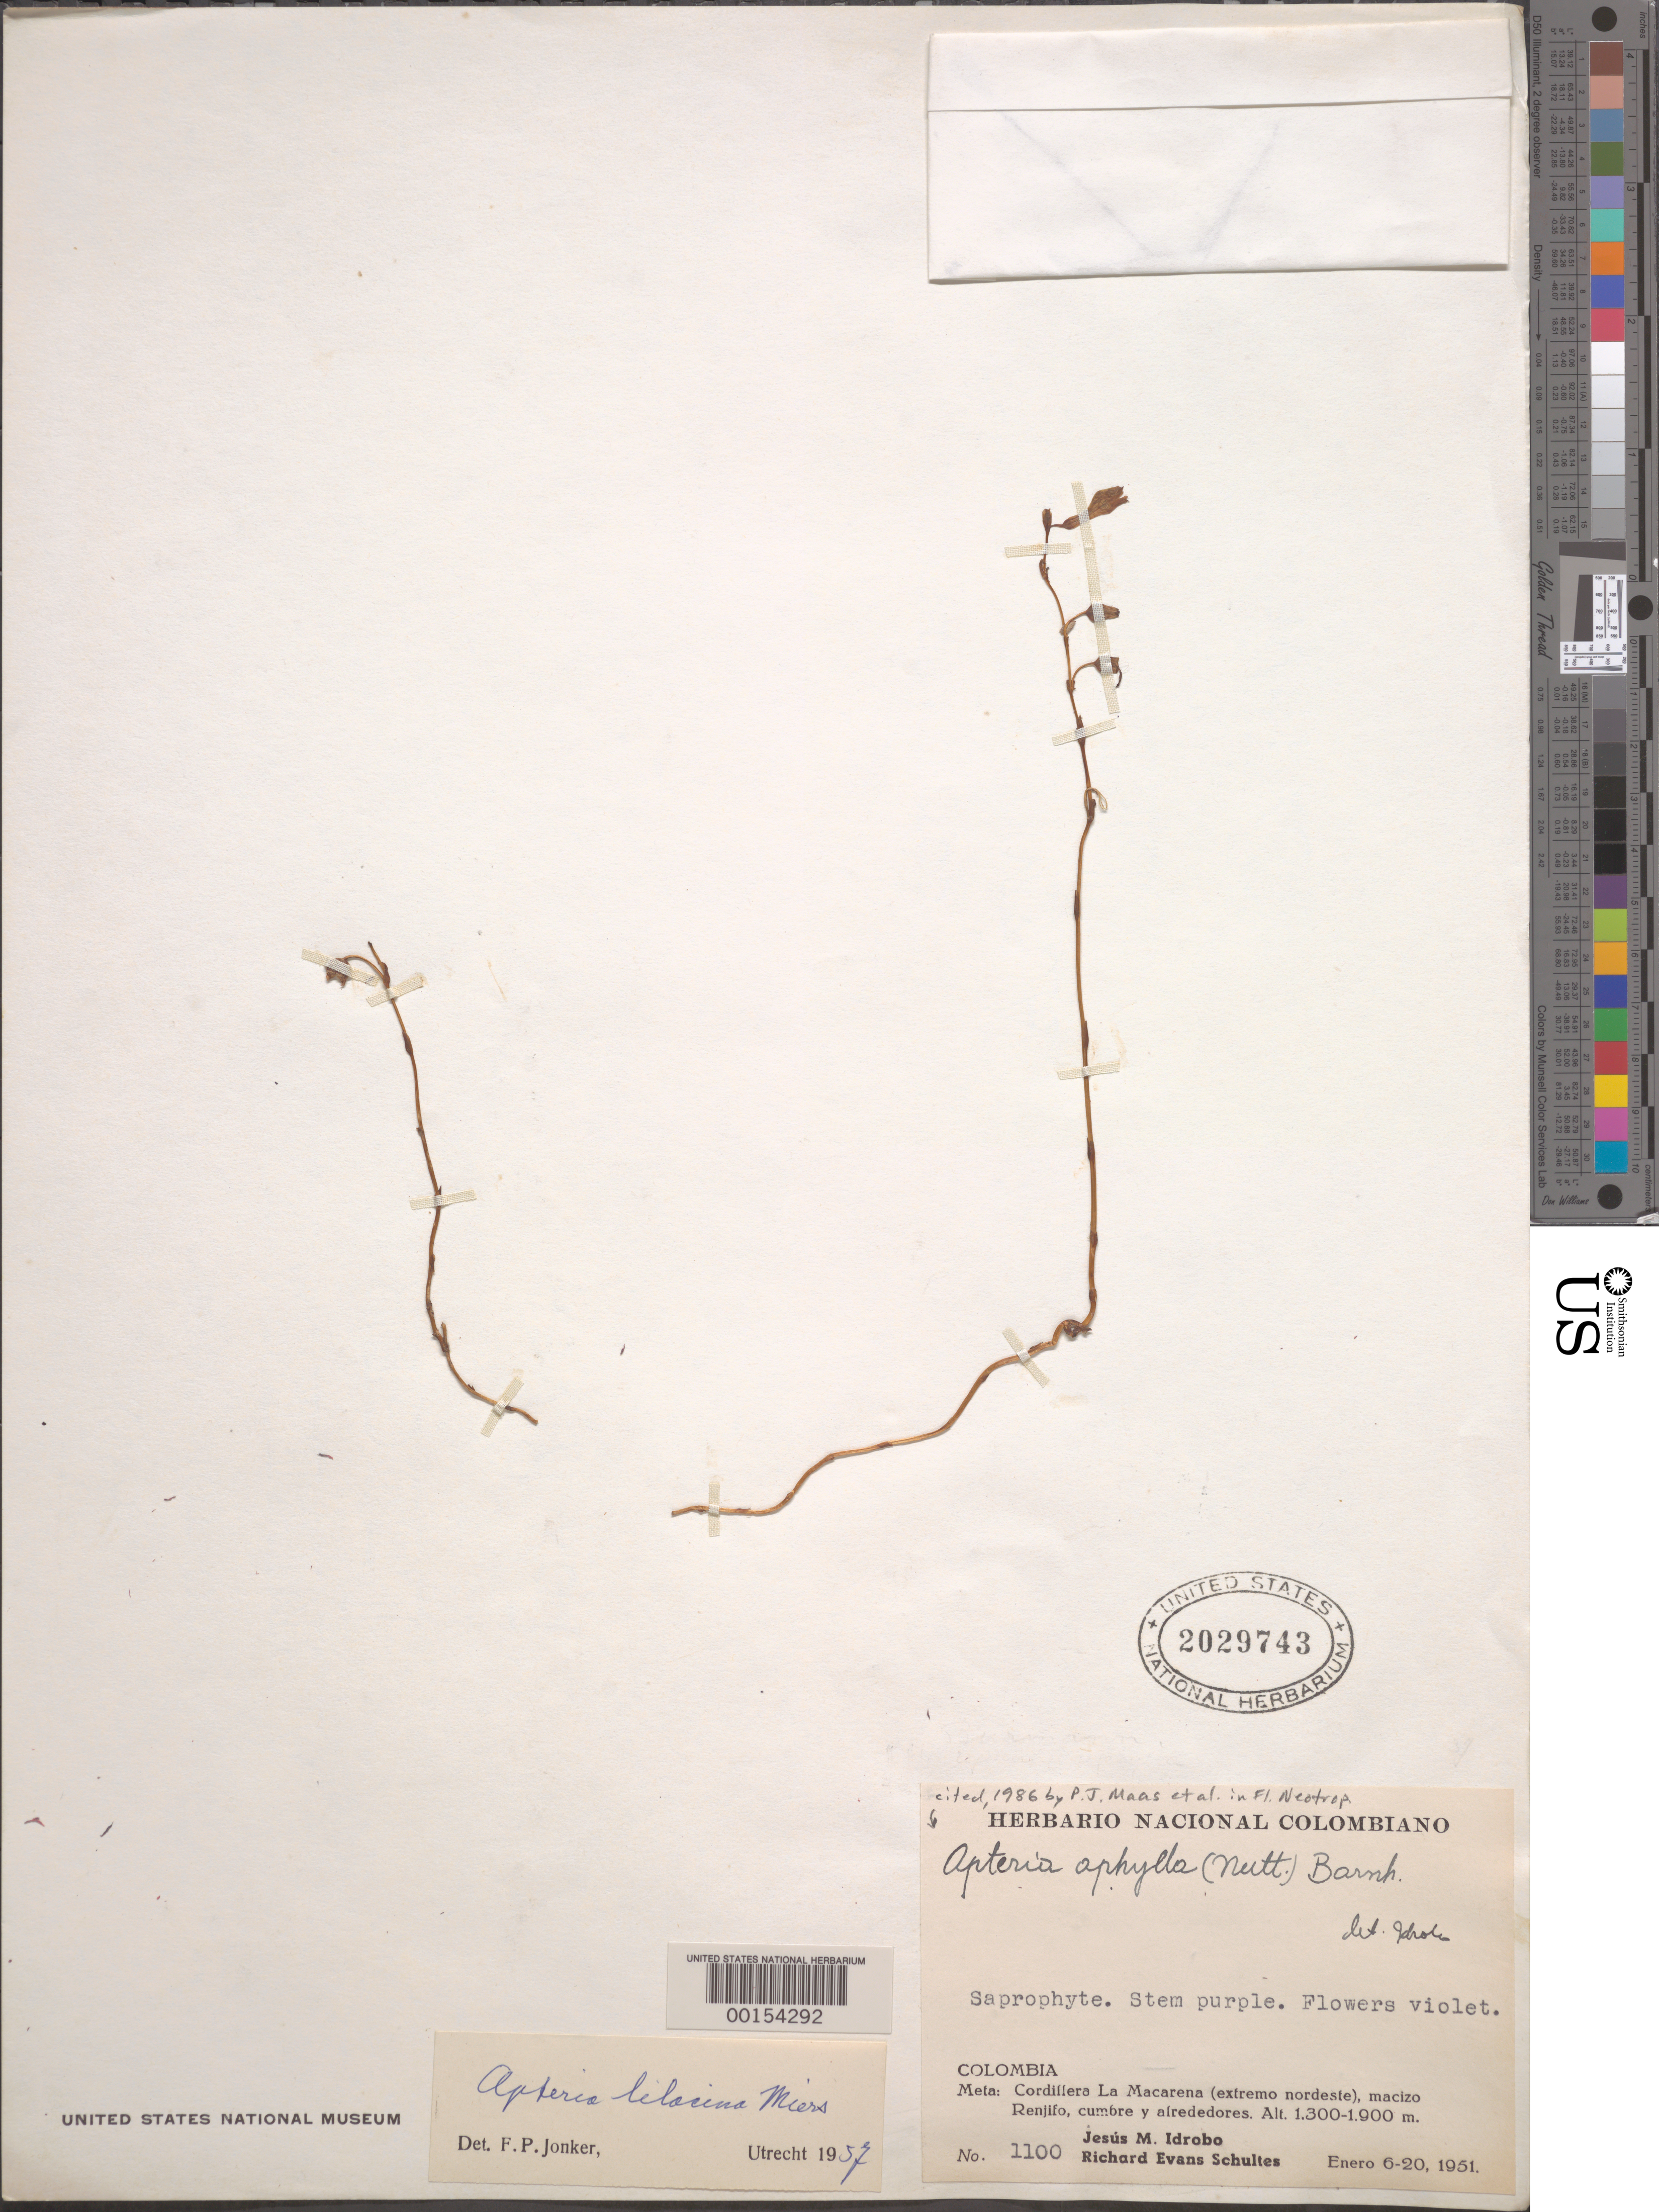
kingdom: Plantae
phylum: Tracheophyta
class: Liliopsida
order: Dioscoreales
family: Burmanniaceae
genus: Apteria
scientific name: Apteria aphylla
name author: (Nutt.) Barnhart ex Small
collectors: J. M. Idrobo & R. E. Schultes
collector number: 1100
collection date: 1951-01-06/1951-01-20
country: Colombia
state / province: Meta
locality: Cordillera La Macarena (extremo nordeste), macizo Renjifo, cumbre y alrededores.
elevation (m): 1300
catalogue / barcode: US 2029743